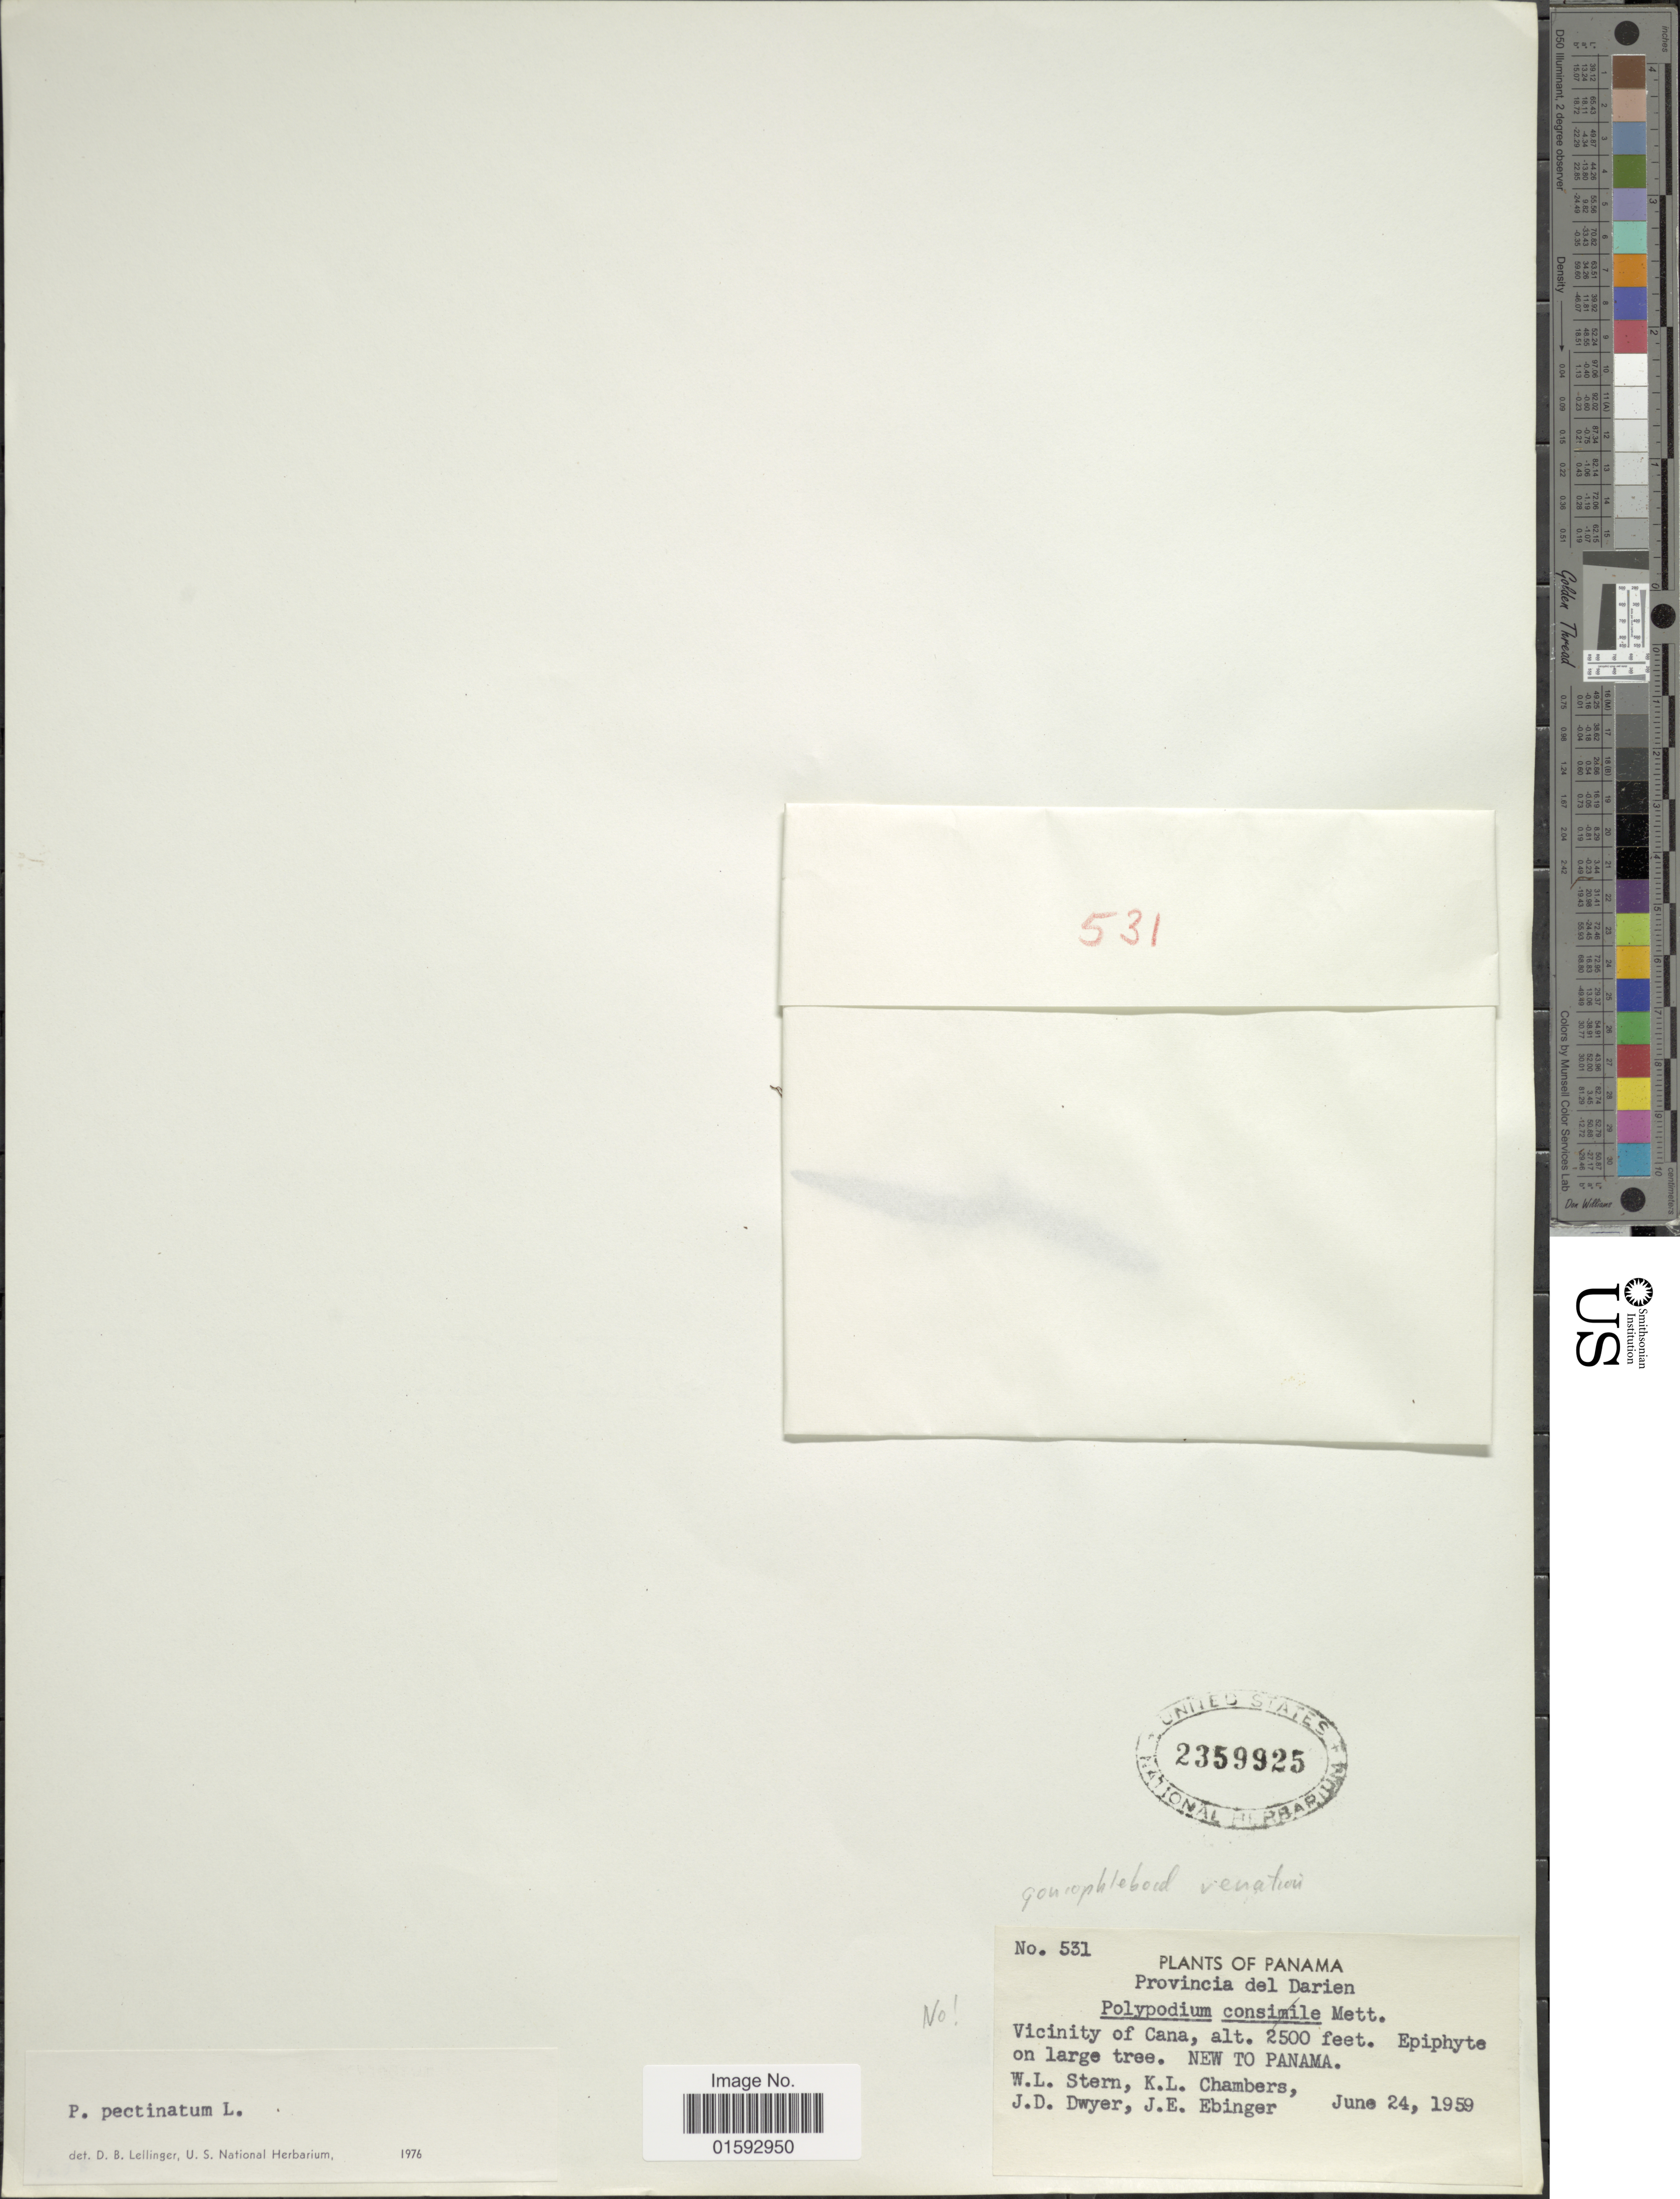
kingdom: Plantae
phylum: Tracheophyta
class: Polypodiopsida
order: Polypodiales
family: Polypodiaceae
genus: Pecluma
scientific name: Pecluma pectinata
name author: (L.) M.G. Price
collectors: W. L. Stern, K. Chambers, J. D. Dwyer & J. Ebinger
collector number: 531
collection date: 1959-06-24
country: Panama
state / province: Darién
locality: Vicinity of Cana. Epiphyte on large tree. New to Panama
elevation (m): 762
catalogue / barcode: US 2359925